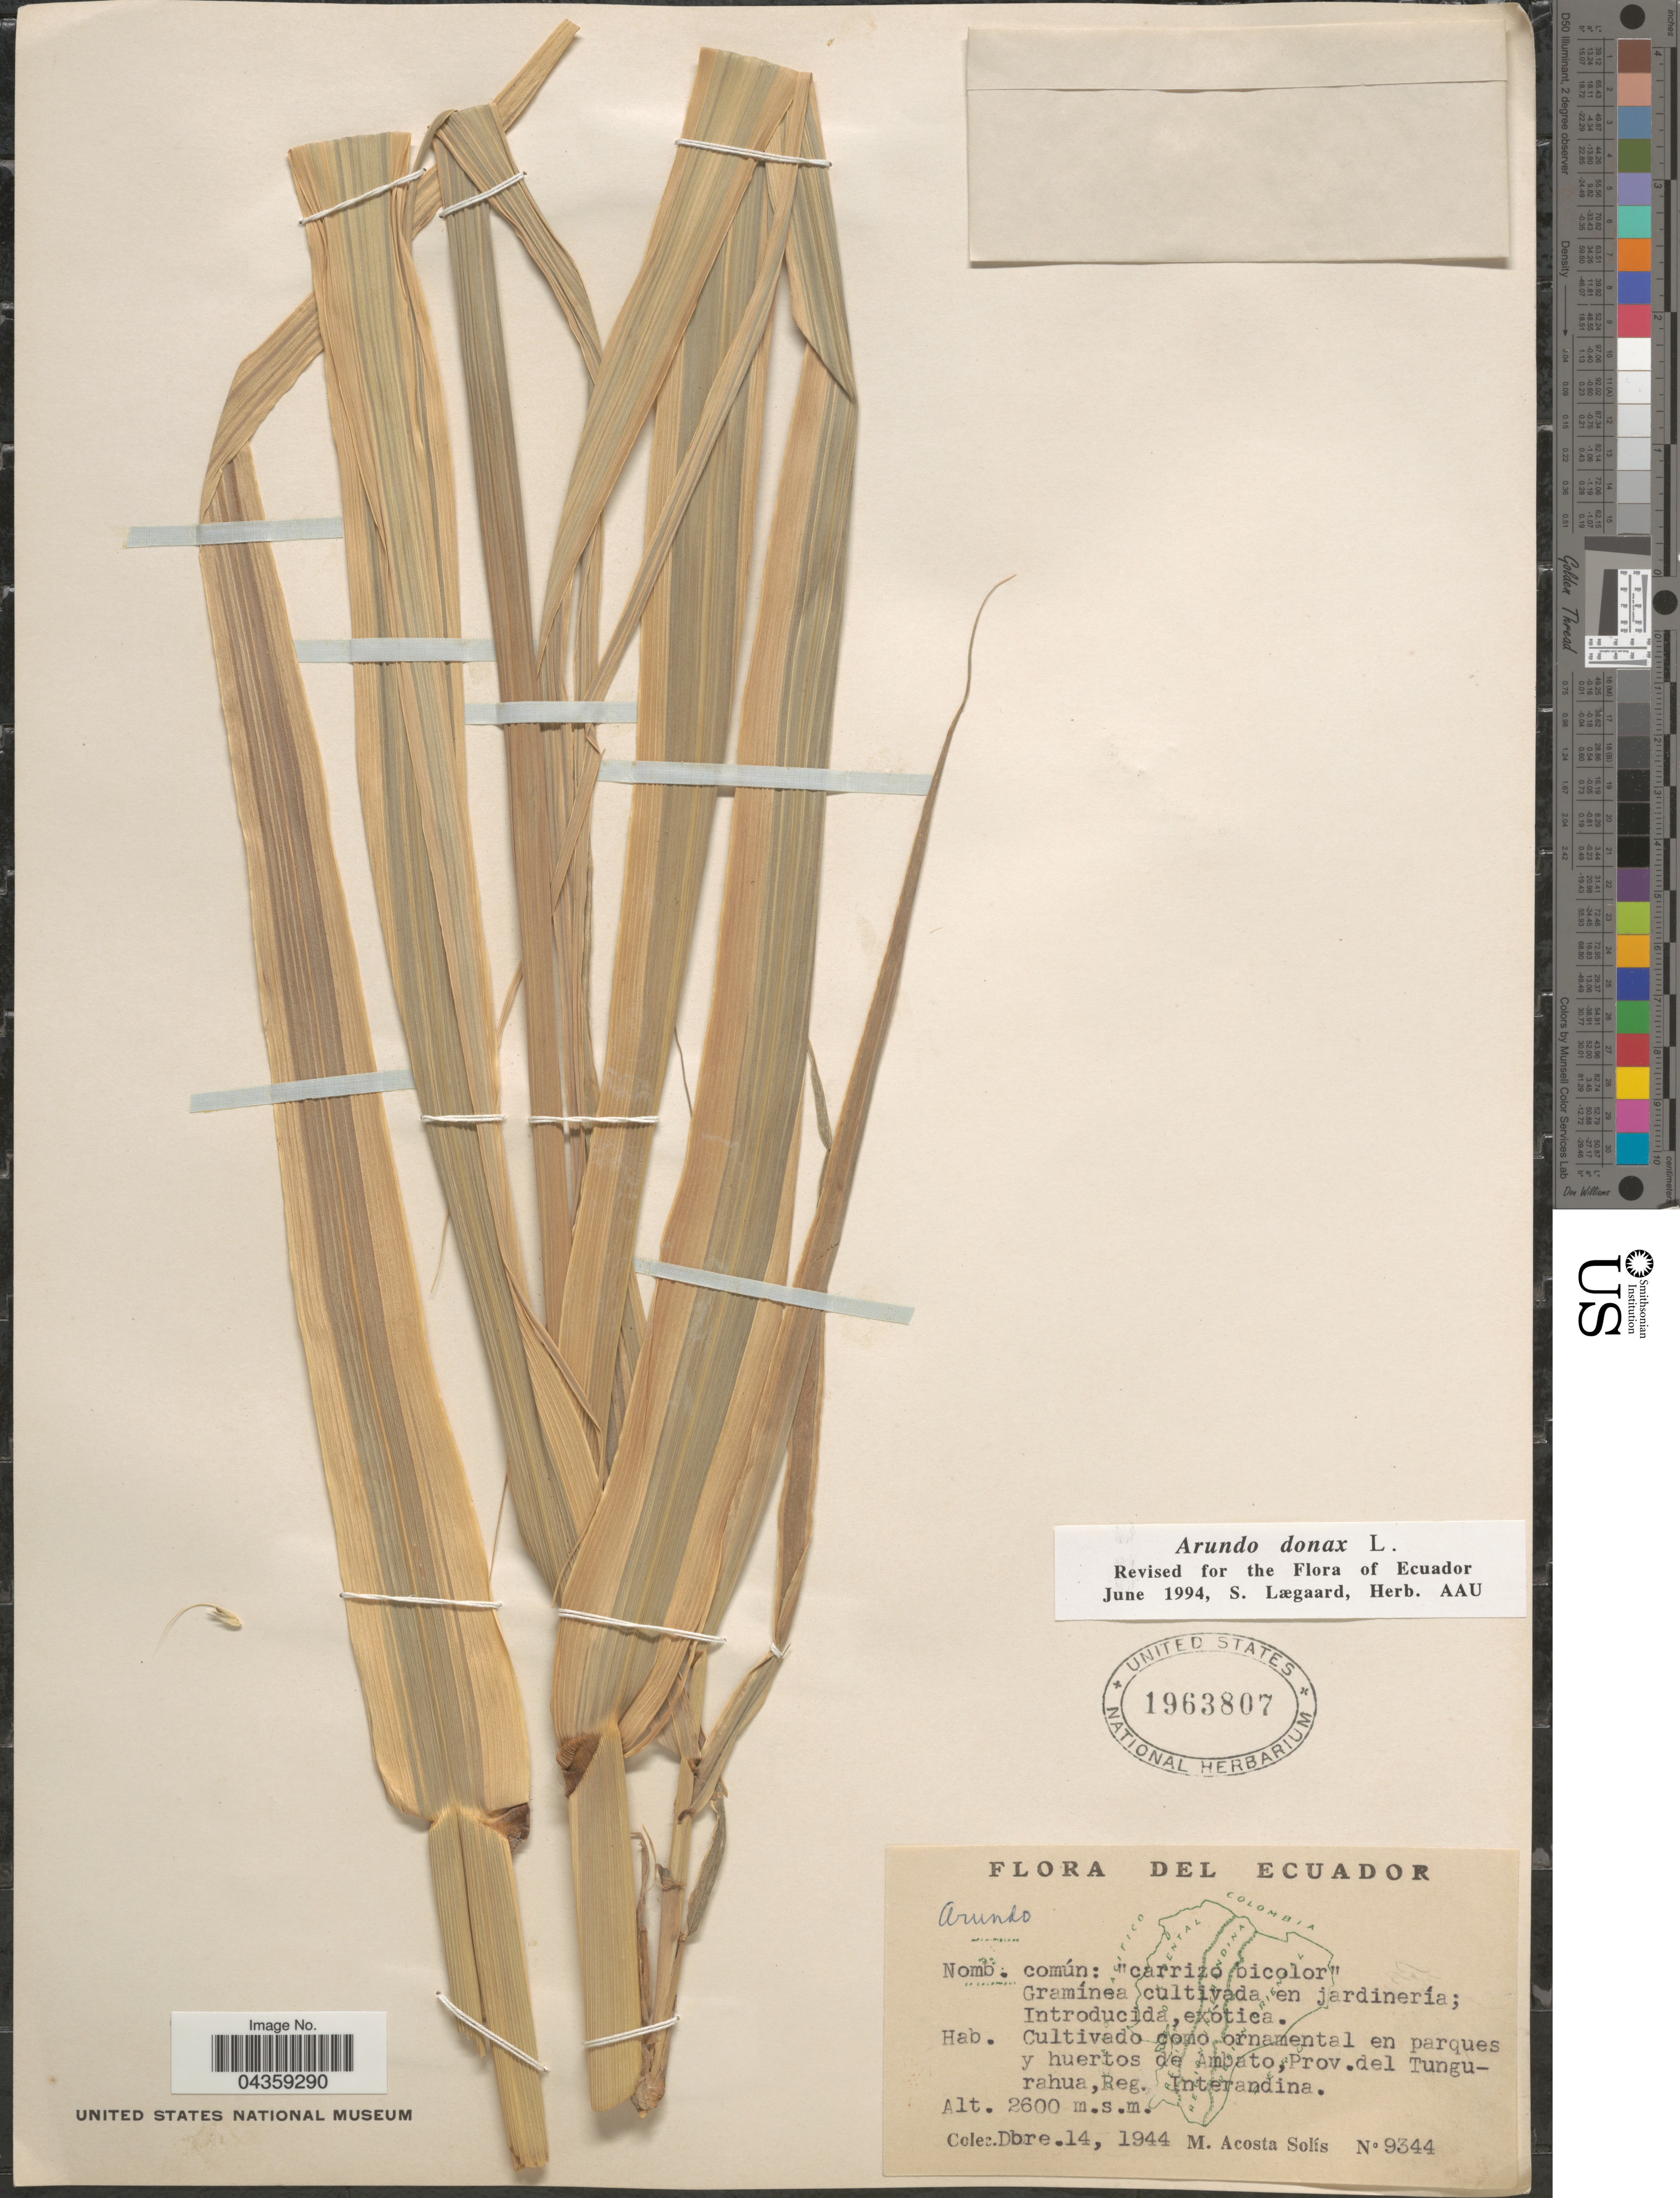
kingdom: Plantae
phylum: Tracheophyta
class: Liliopsida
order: Poales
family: Poaceae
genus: Arundo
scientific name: Arundo donax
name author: L.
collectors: M. Acosta Solis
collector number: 9344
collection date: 1944-12-14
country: Ecuador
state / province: Tungurahua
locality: Reg. Interandina.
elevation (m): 2600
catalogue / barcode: US 1963807